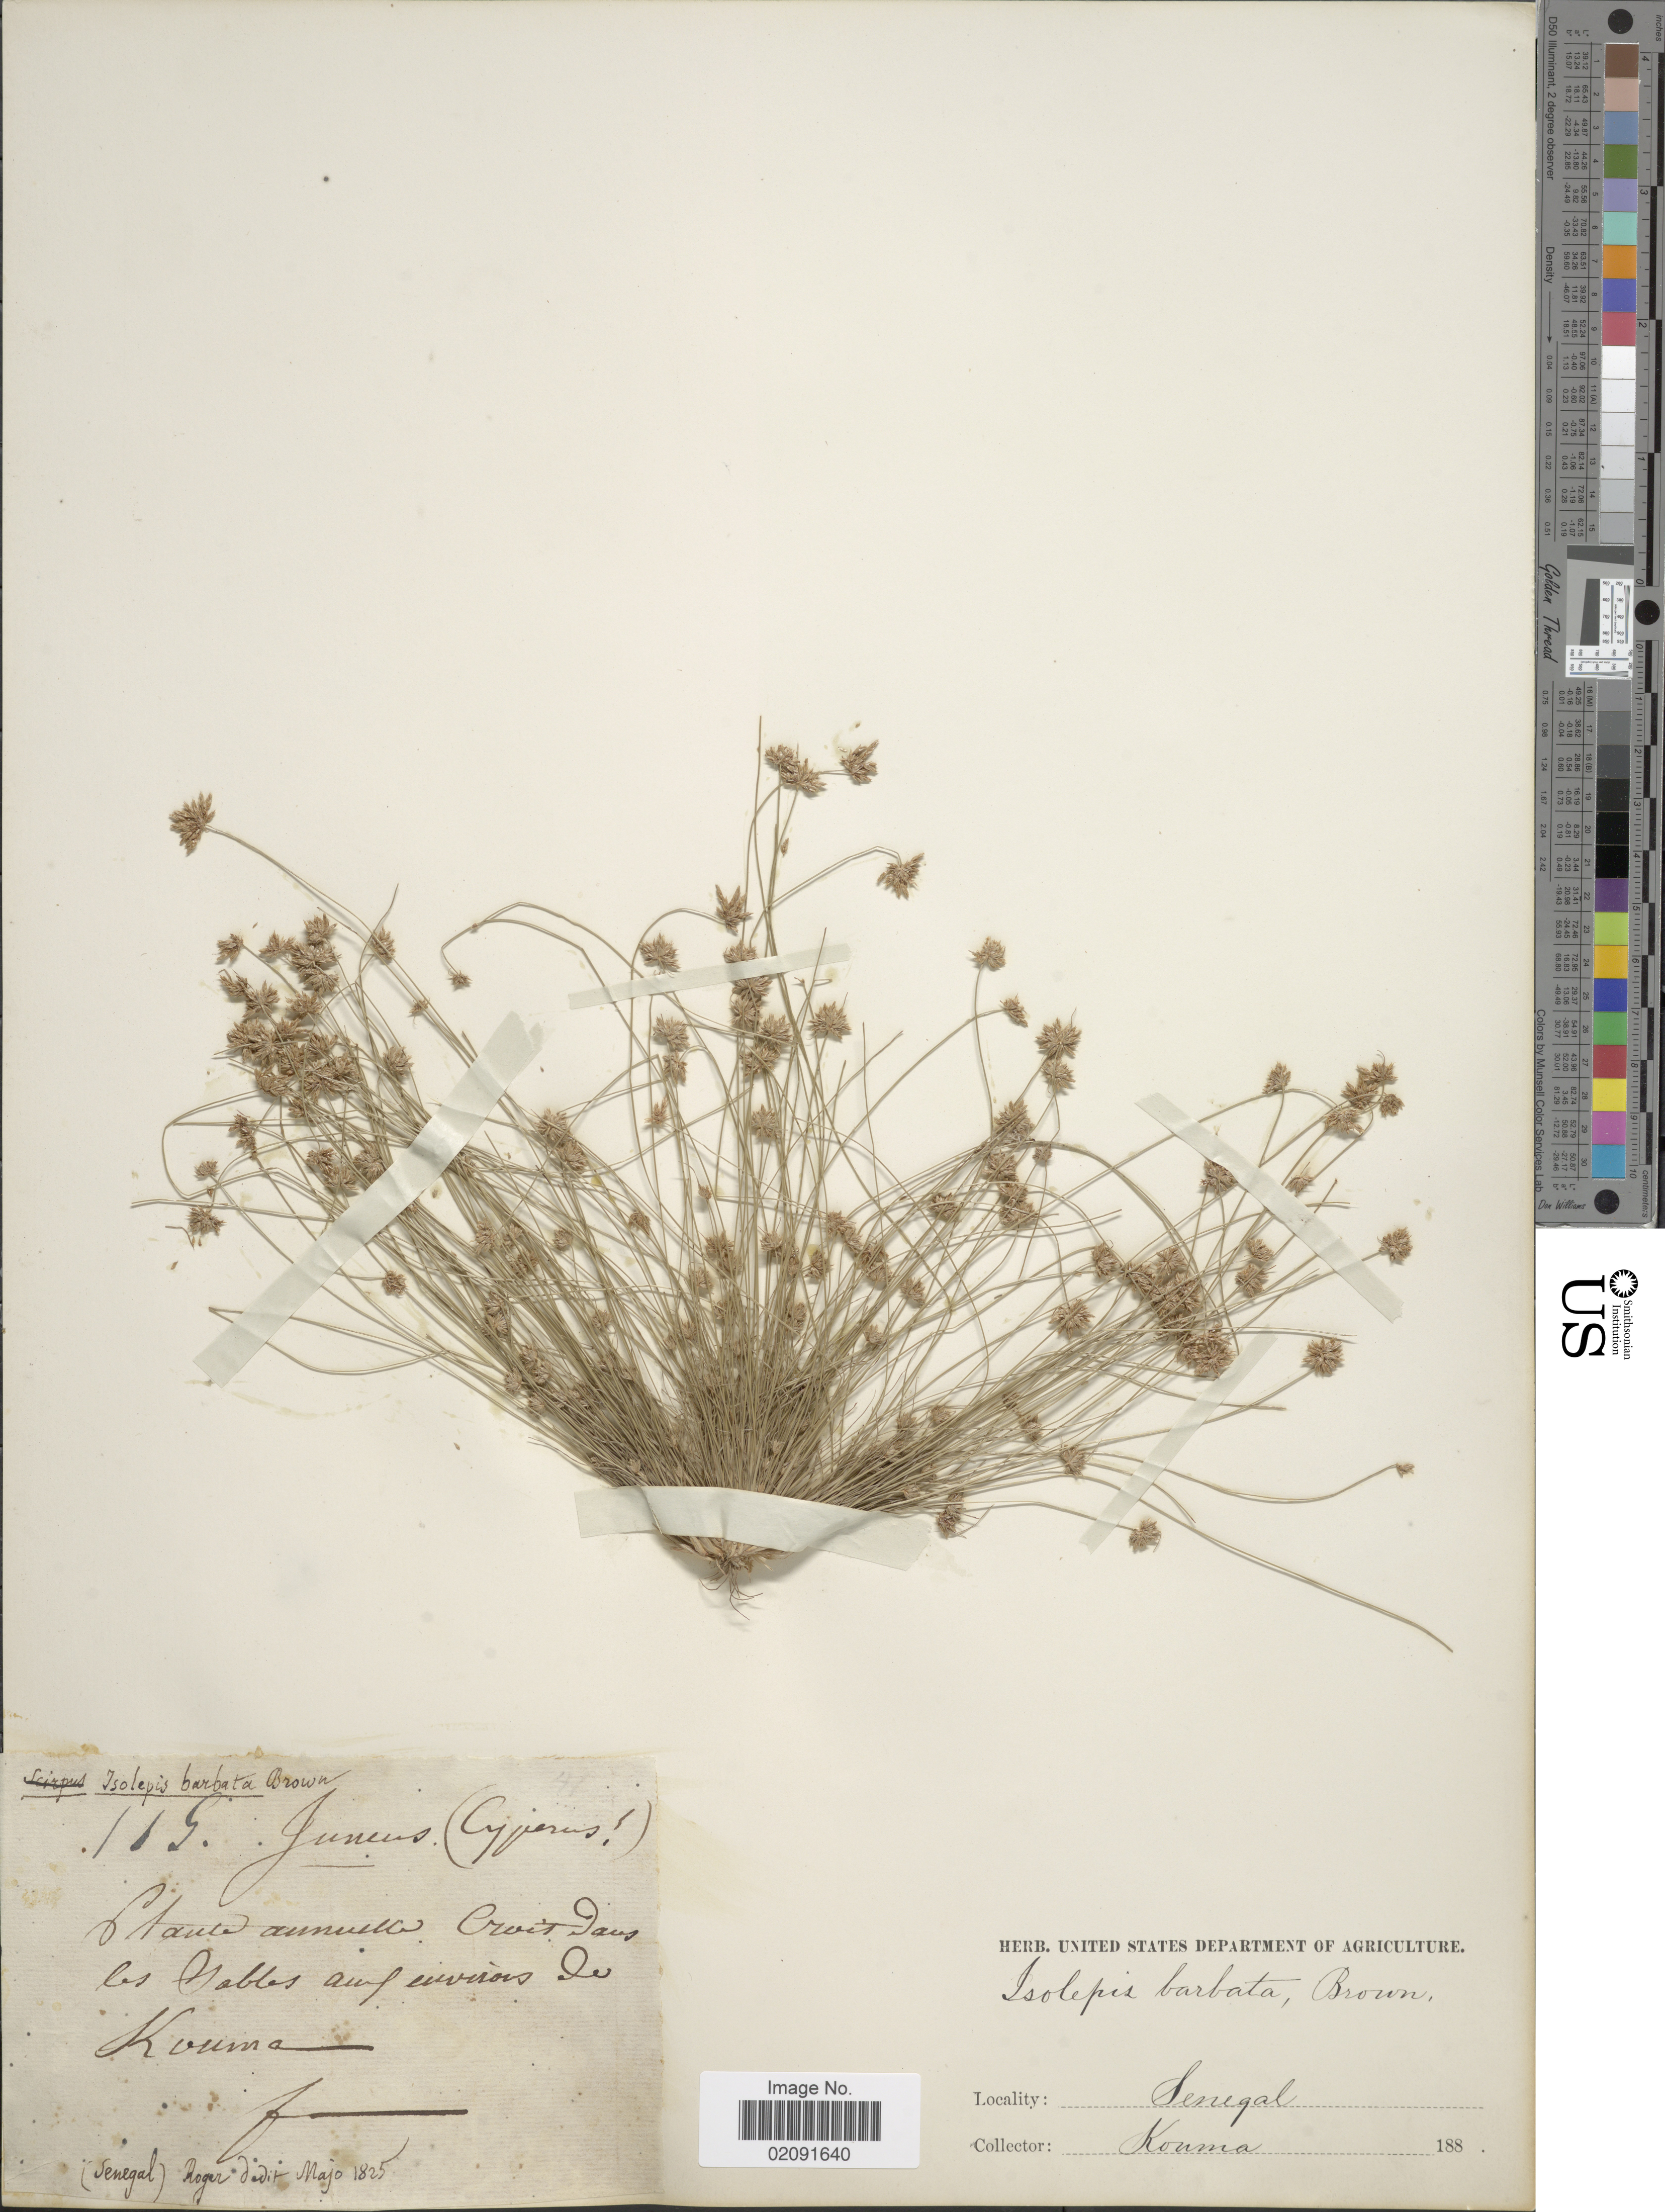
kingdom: Plantae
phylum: Tracheophyta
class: Liliopsida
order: Poales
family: Cyperaceae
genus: Bulbostylis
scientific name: Bulbostylis barbata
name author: (Rottb.) C.B. Clarke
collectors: -. Roger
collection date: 1825-05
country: Senegal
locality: Kouma [unsure placement]